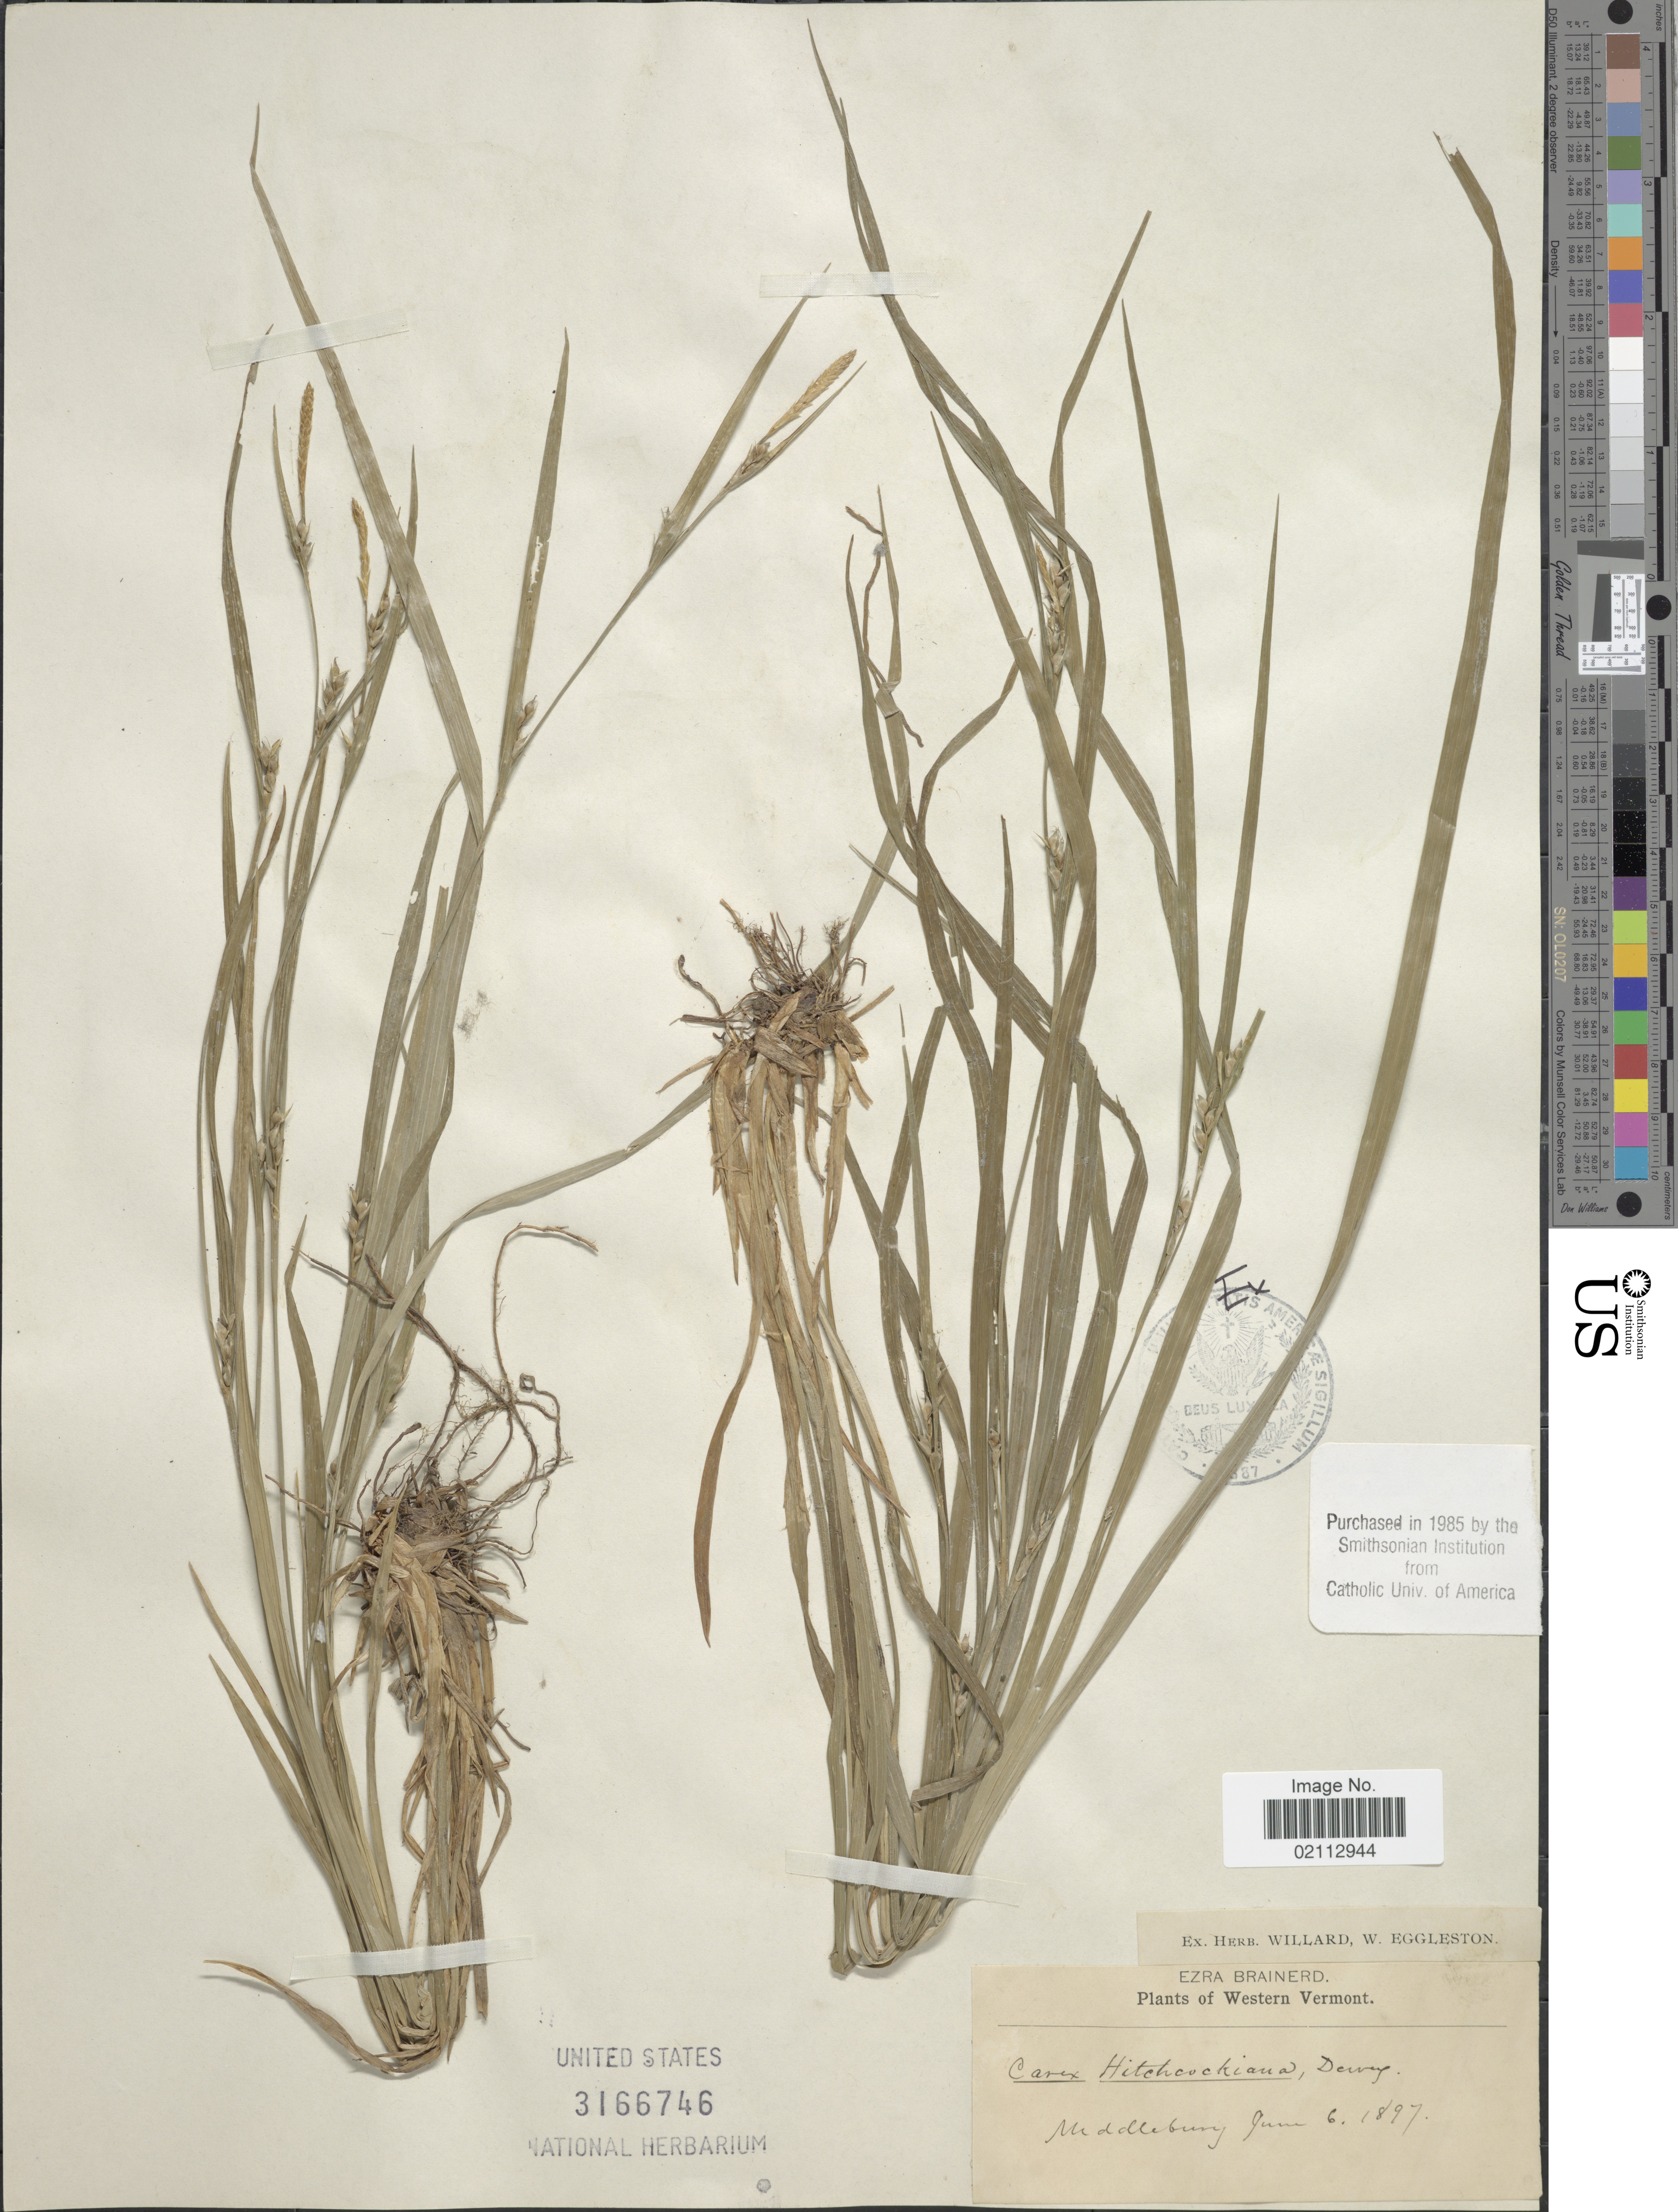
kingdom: Plantae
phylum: Tracheophyta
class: Liliopsida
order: Poales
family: Cyperaceae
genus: Carex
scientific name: Carex hitchcockiana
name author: Dewey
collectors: E. Brainerd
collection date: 1897-06-06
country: United States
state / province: Vermont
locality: Western Vermont. Middlebury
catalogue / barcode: US 3166746